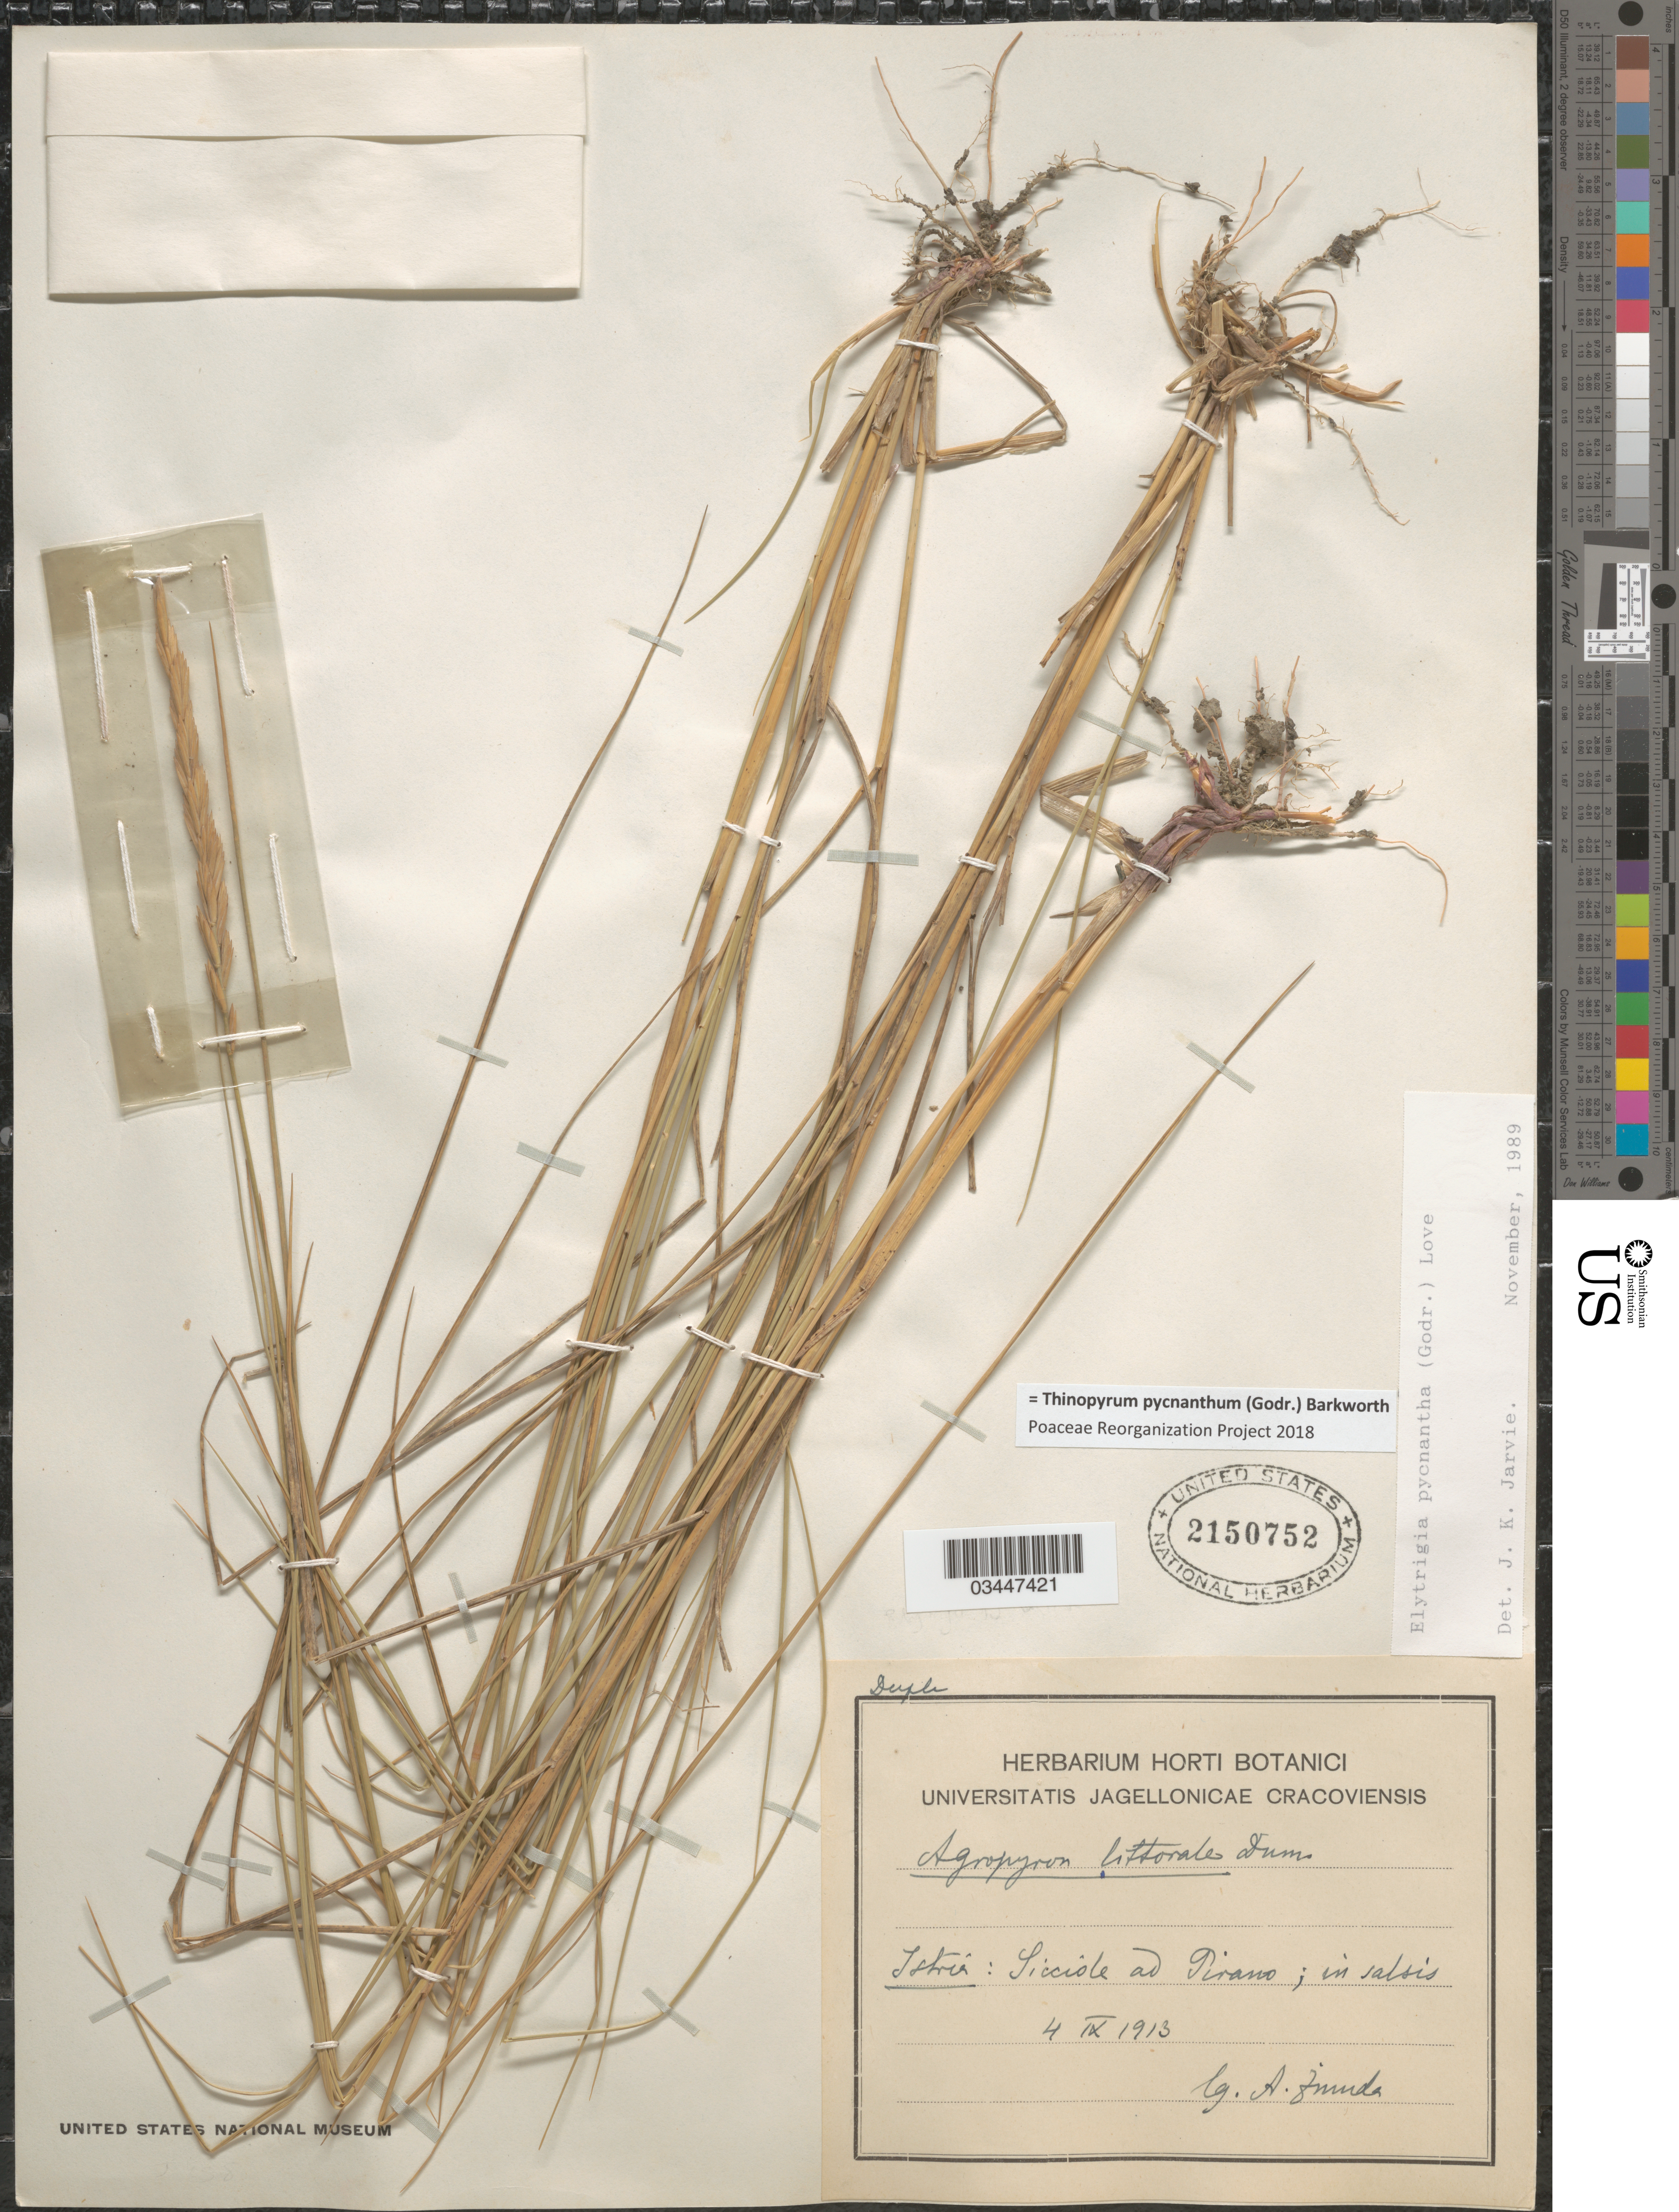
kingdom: Plantae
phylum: Tracheophyta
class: Liliopsida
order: Poales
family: Poaceae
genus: Thinopyrum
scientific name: Thinopyrum pycnanthum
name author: (Godr.) Barkworth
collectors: A. Imuda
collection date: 1913-09-04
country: Croatia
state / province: Istria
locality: Sicciole ad Pirano; in salsis.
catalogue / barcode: US 2150752